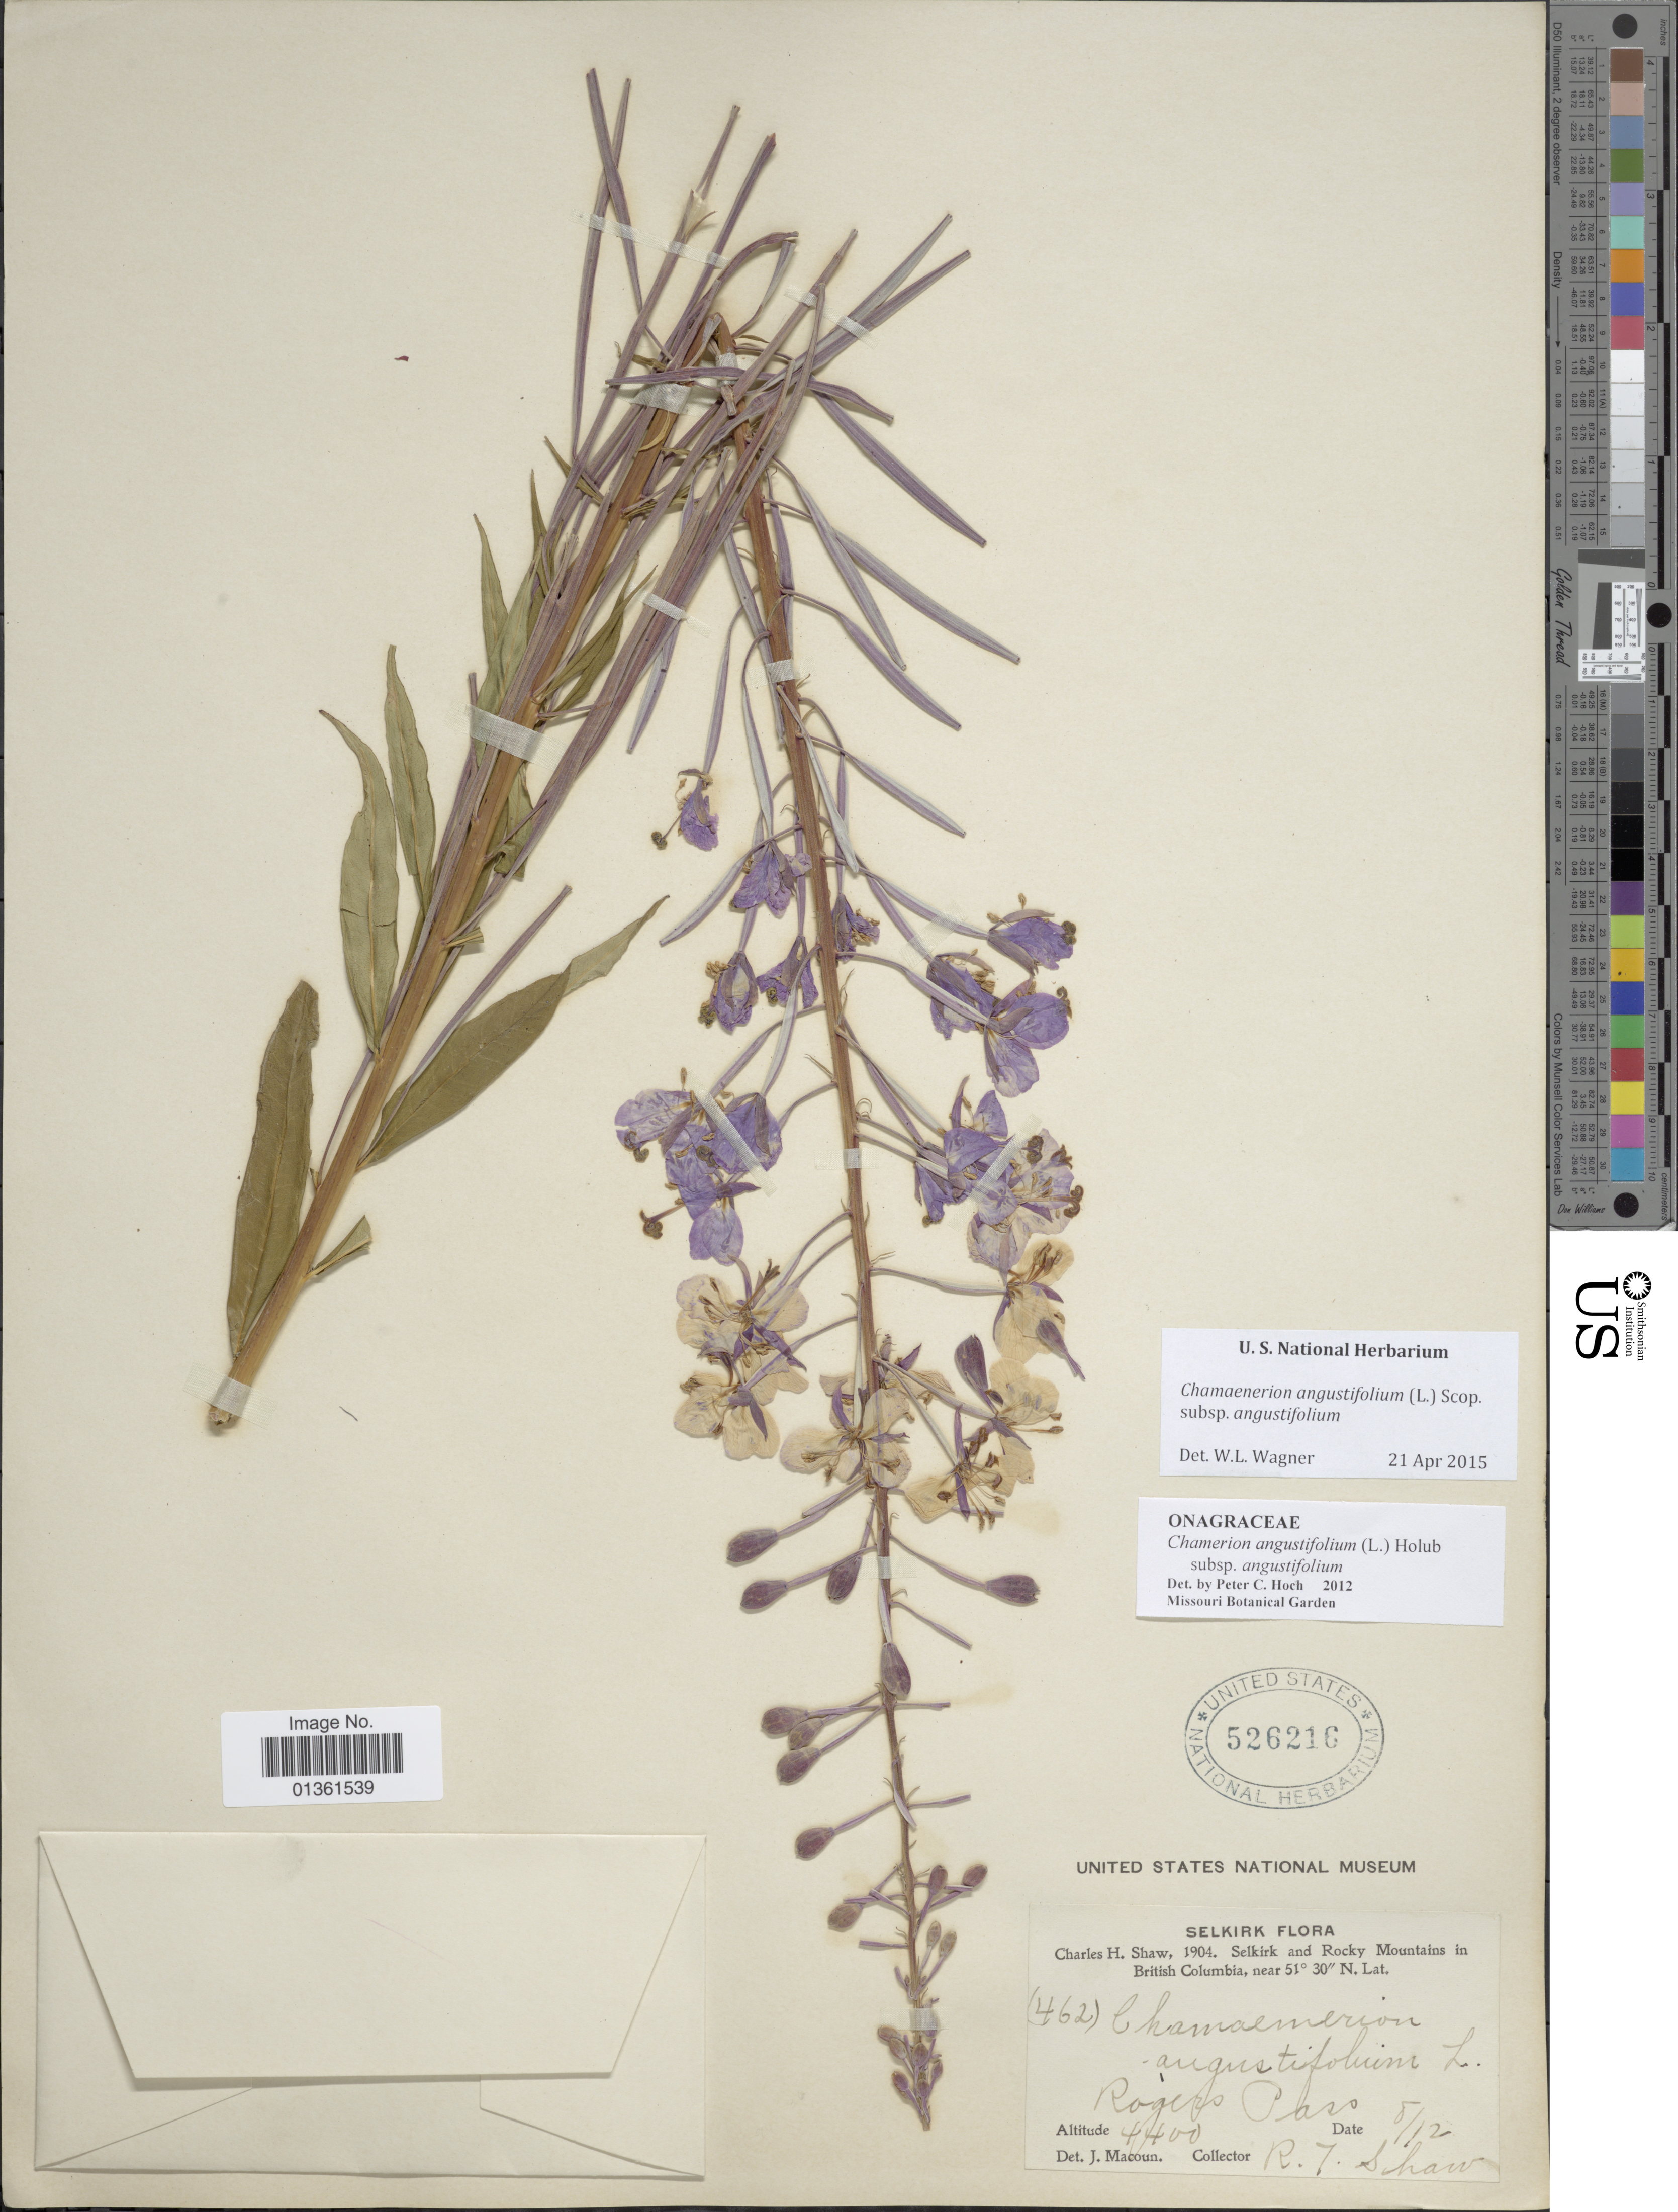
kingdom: Plantae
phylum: Tracheophyta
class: Magnoliopsida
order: Myrtales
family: Onagraceae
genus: Chamaenerion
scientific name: Chamaenerion angustifolium subsp. angustifolium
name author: (L.) Scop.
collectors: R. J. Shaw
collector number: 462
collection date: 1904-12-08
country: Canada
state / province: British Columbia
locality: Selkirk and Rocky Mountains. Rogers Pass.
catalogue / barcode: US 526216